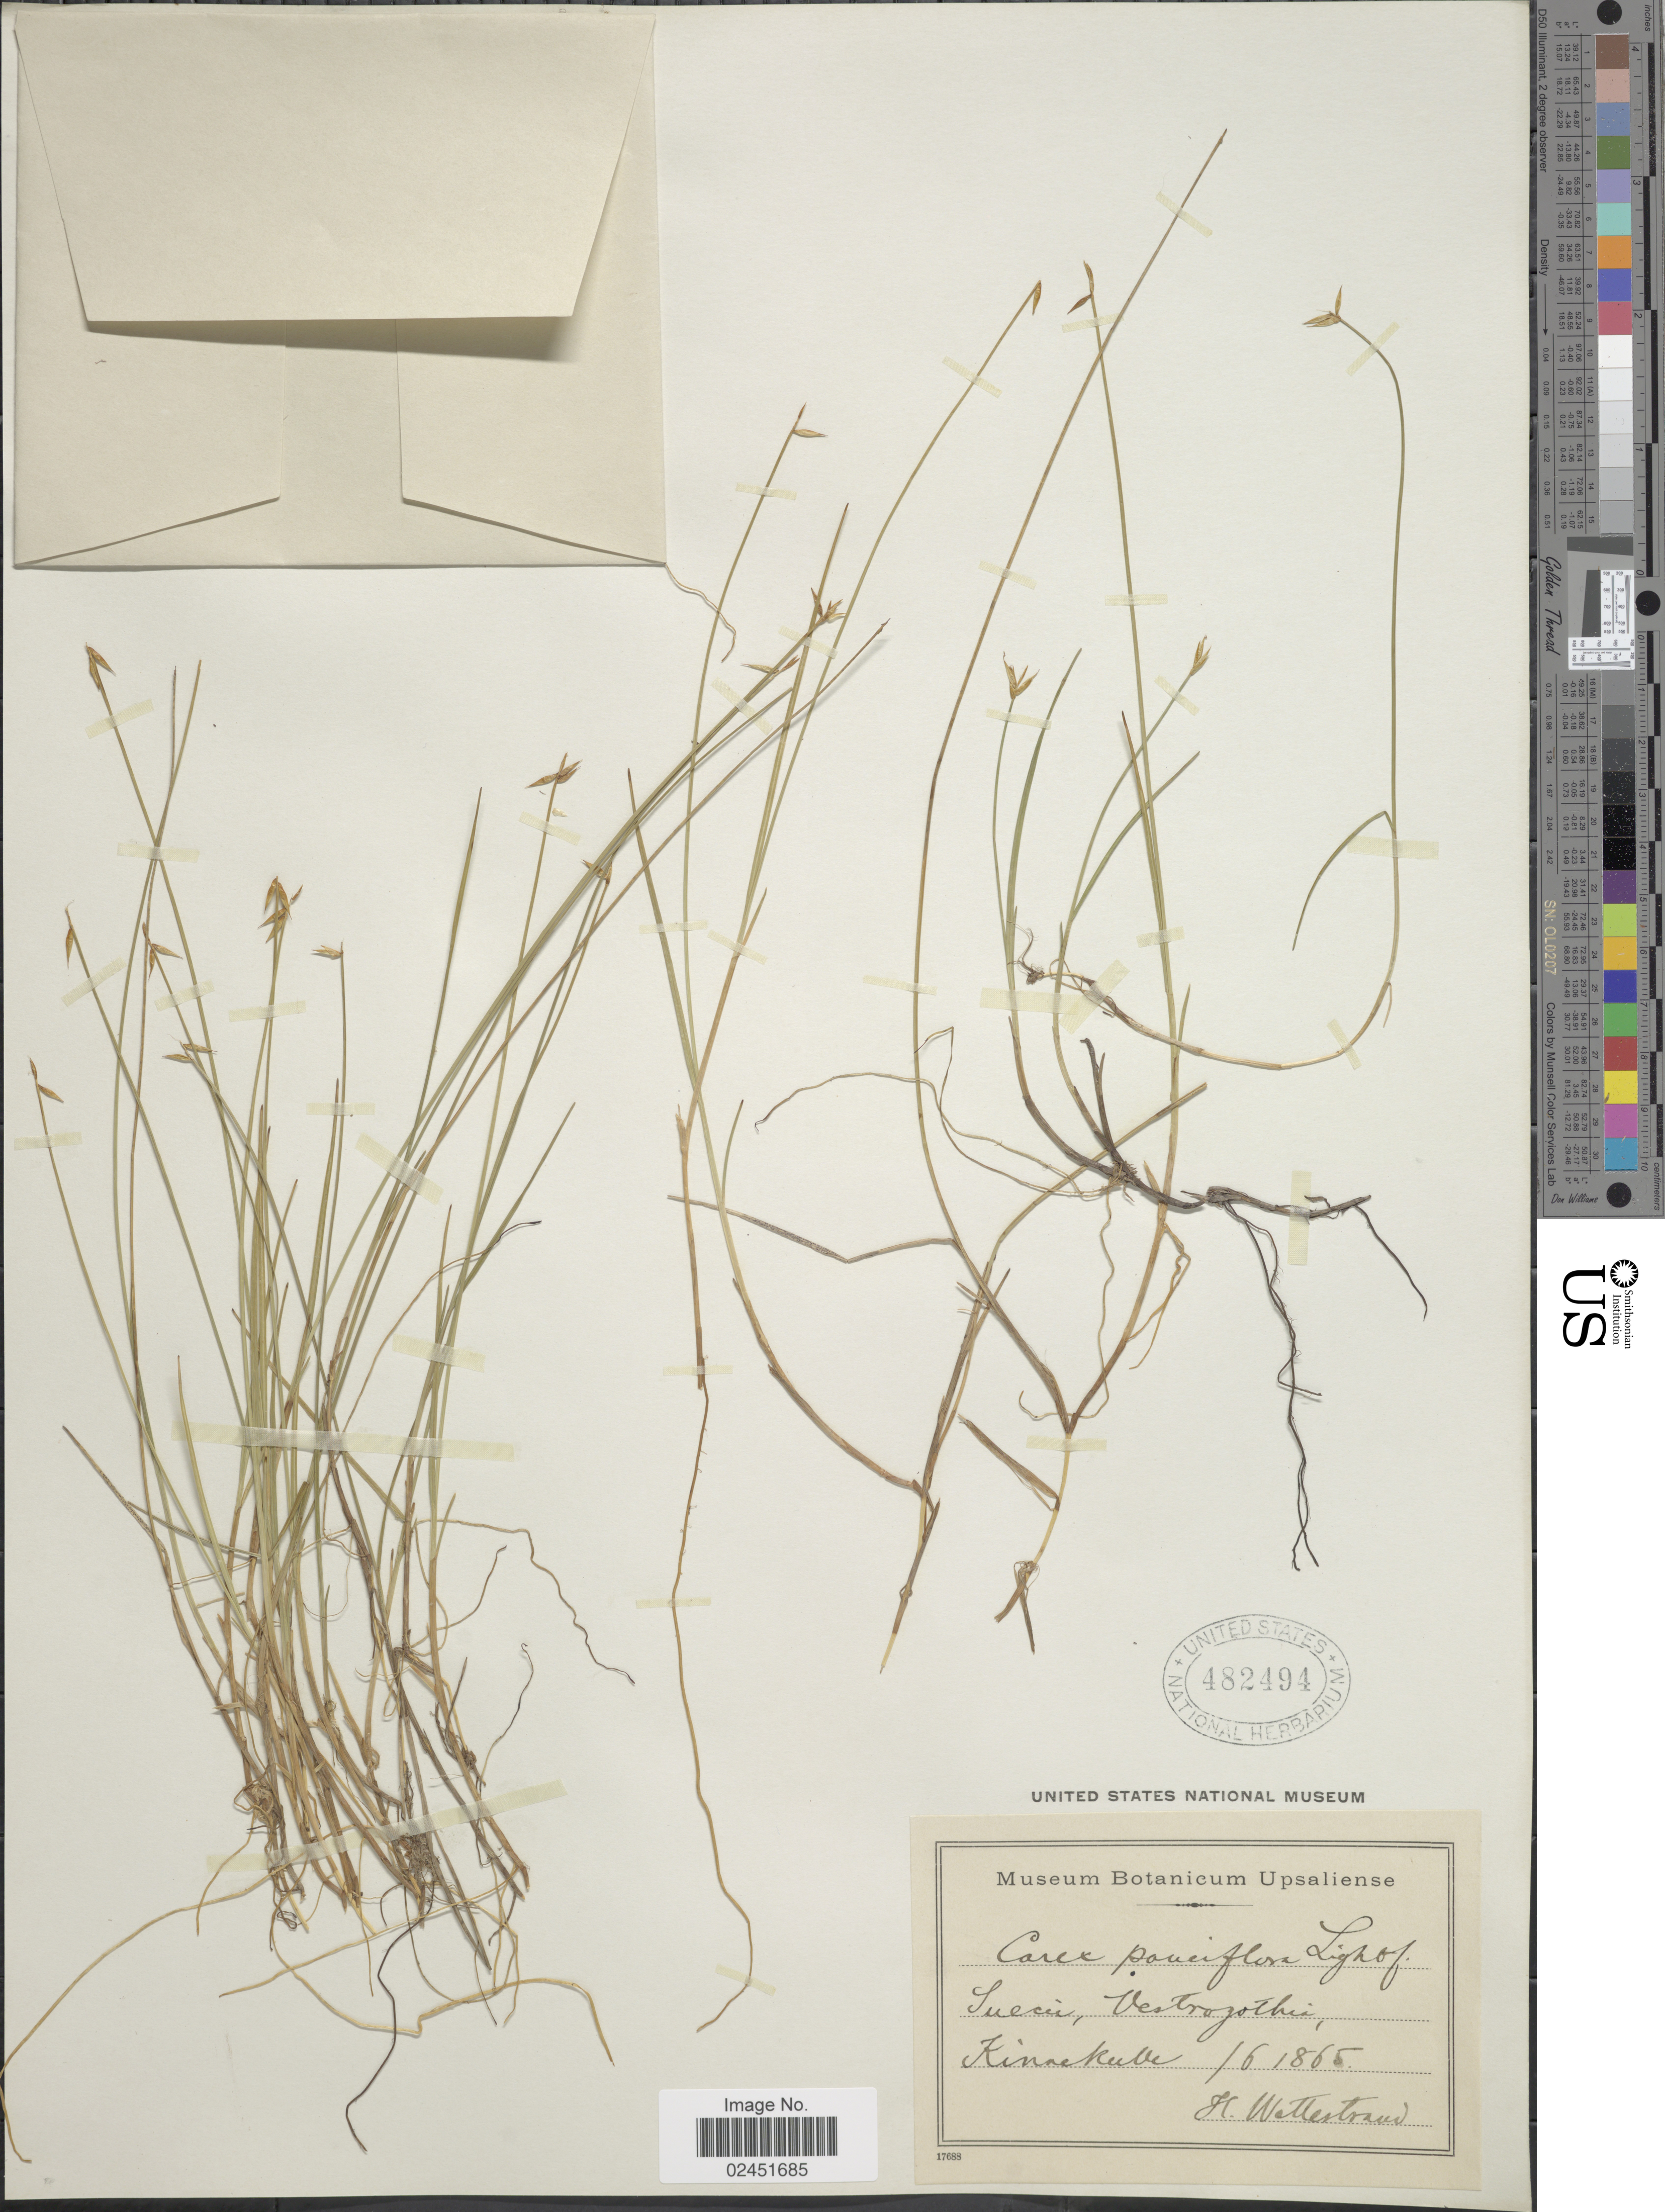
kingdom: Plantae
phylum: Tracheophyta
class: Liliopsida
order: Poales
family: Cyperaceae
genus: Carex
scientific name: Carex pauciflora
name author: Lightf.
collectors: H. Wetterstrand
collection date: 1865-06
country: Sweden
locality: Suecia, Vestrogothia, Kinnekulle.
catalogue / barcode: US 482494